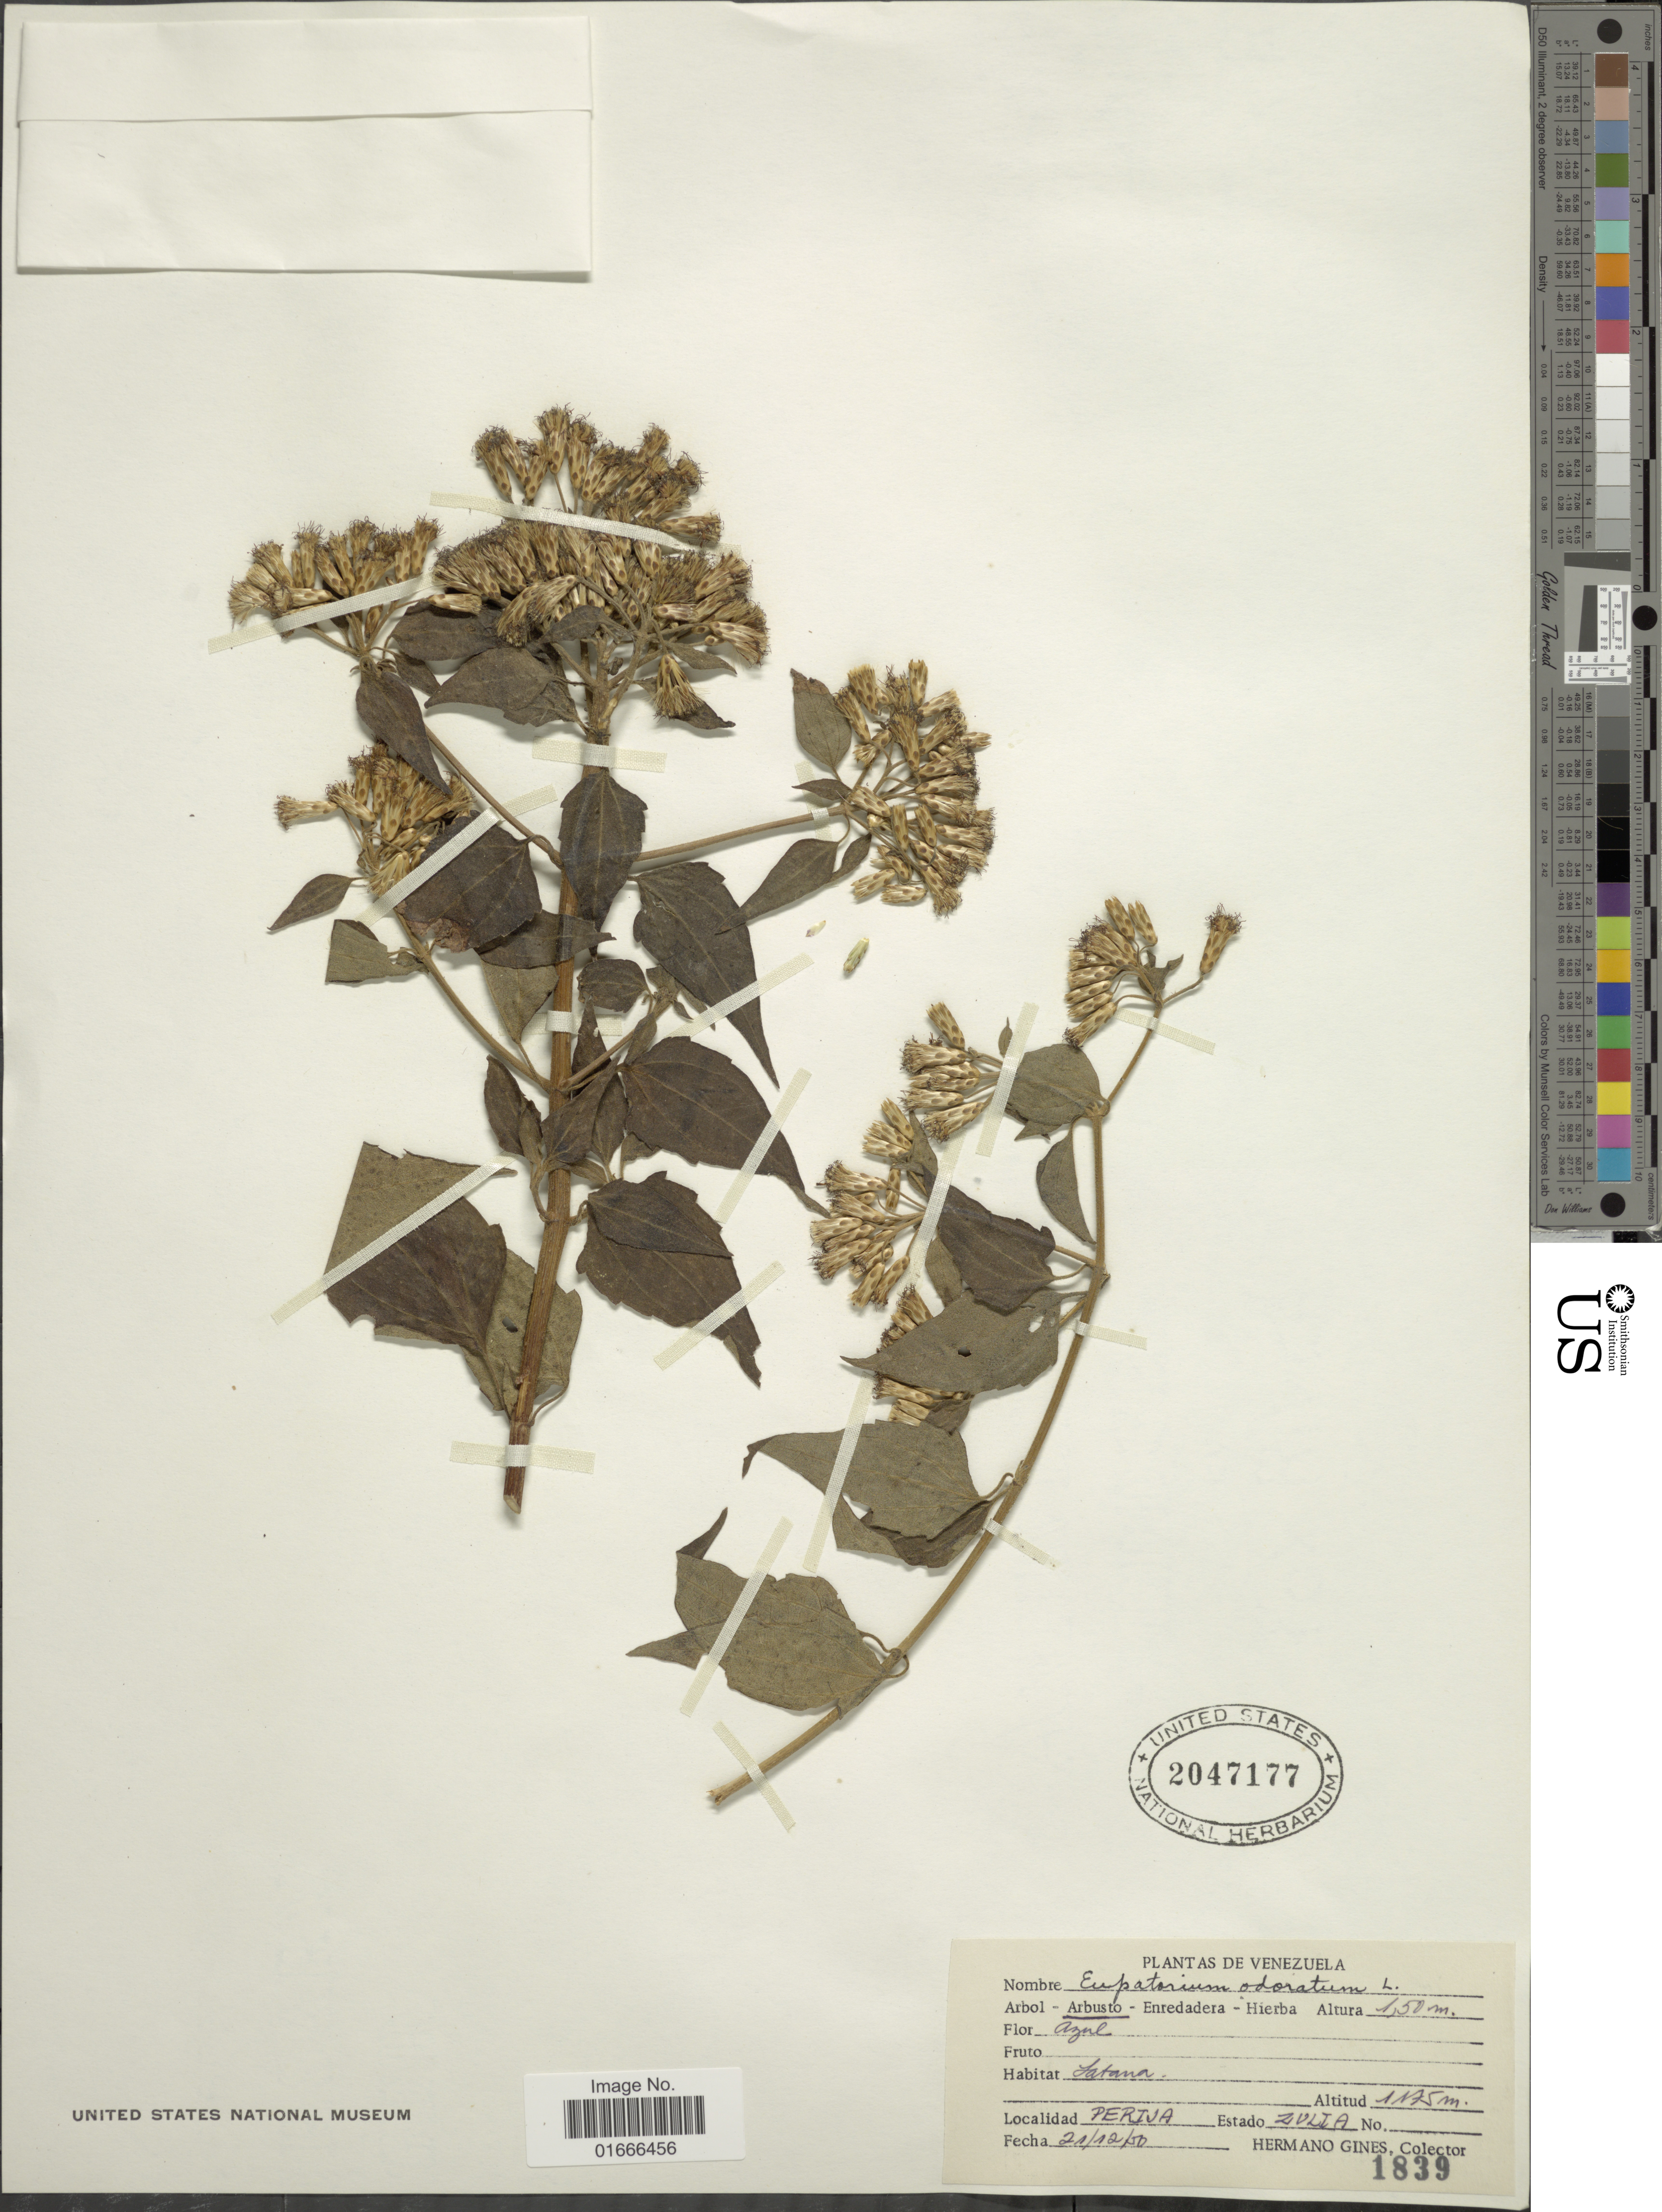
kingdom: Plantae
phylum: Tracheophyta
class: Magnoliopsida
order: Asterales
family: Asteraceae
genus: Chromolaena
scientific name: Chromolaena odorata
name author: (L.) R.M. King & H. Rob.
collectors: Bro. Gines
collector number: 1839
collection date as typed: Transcribed d/m/y: 21/12/50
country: Venezuela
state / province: Zulia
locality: Perija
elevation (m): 1175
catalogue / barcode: US 2047177